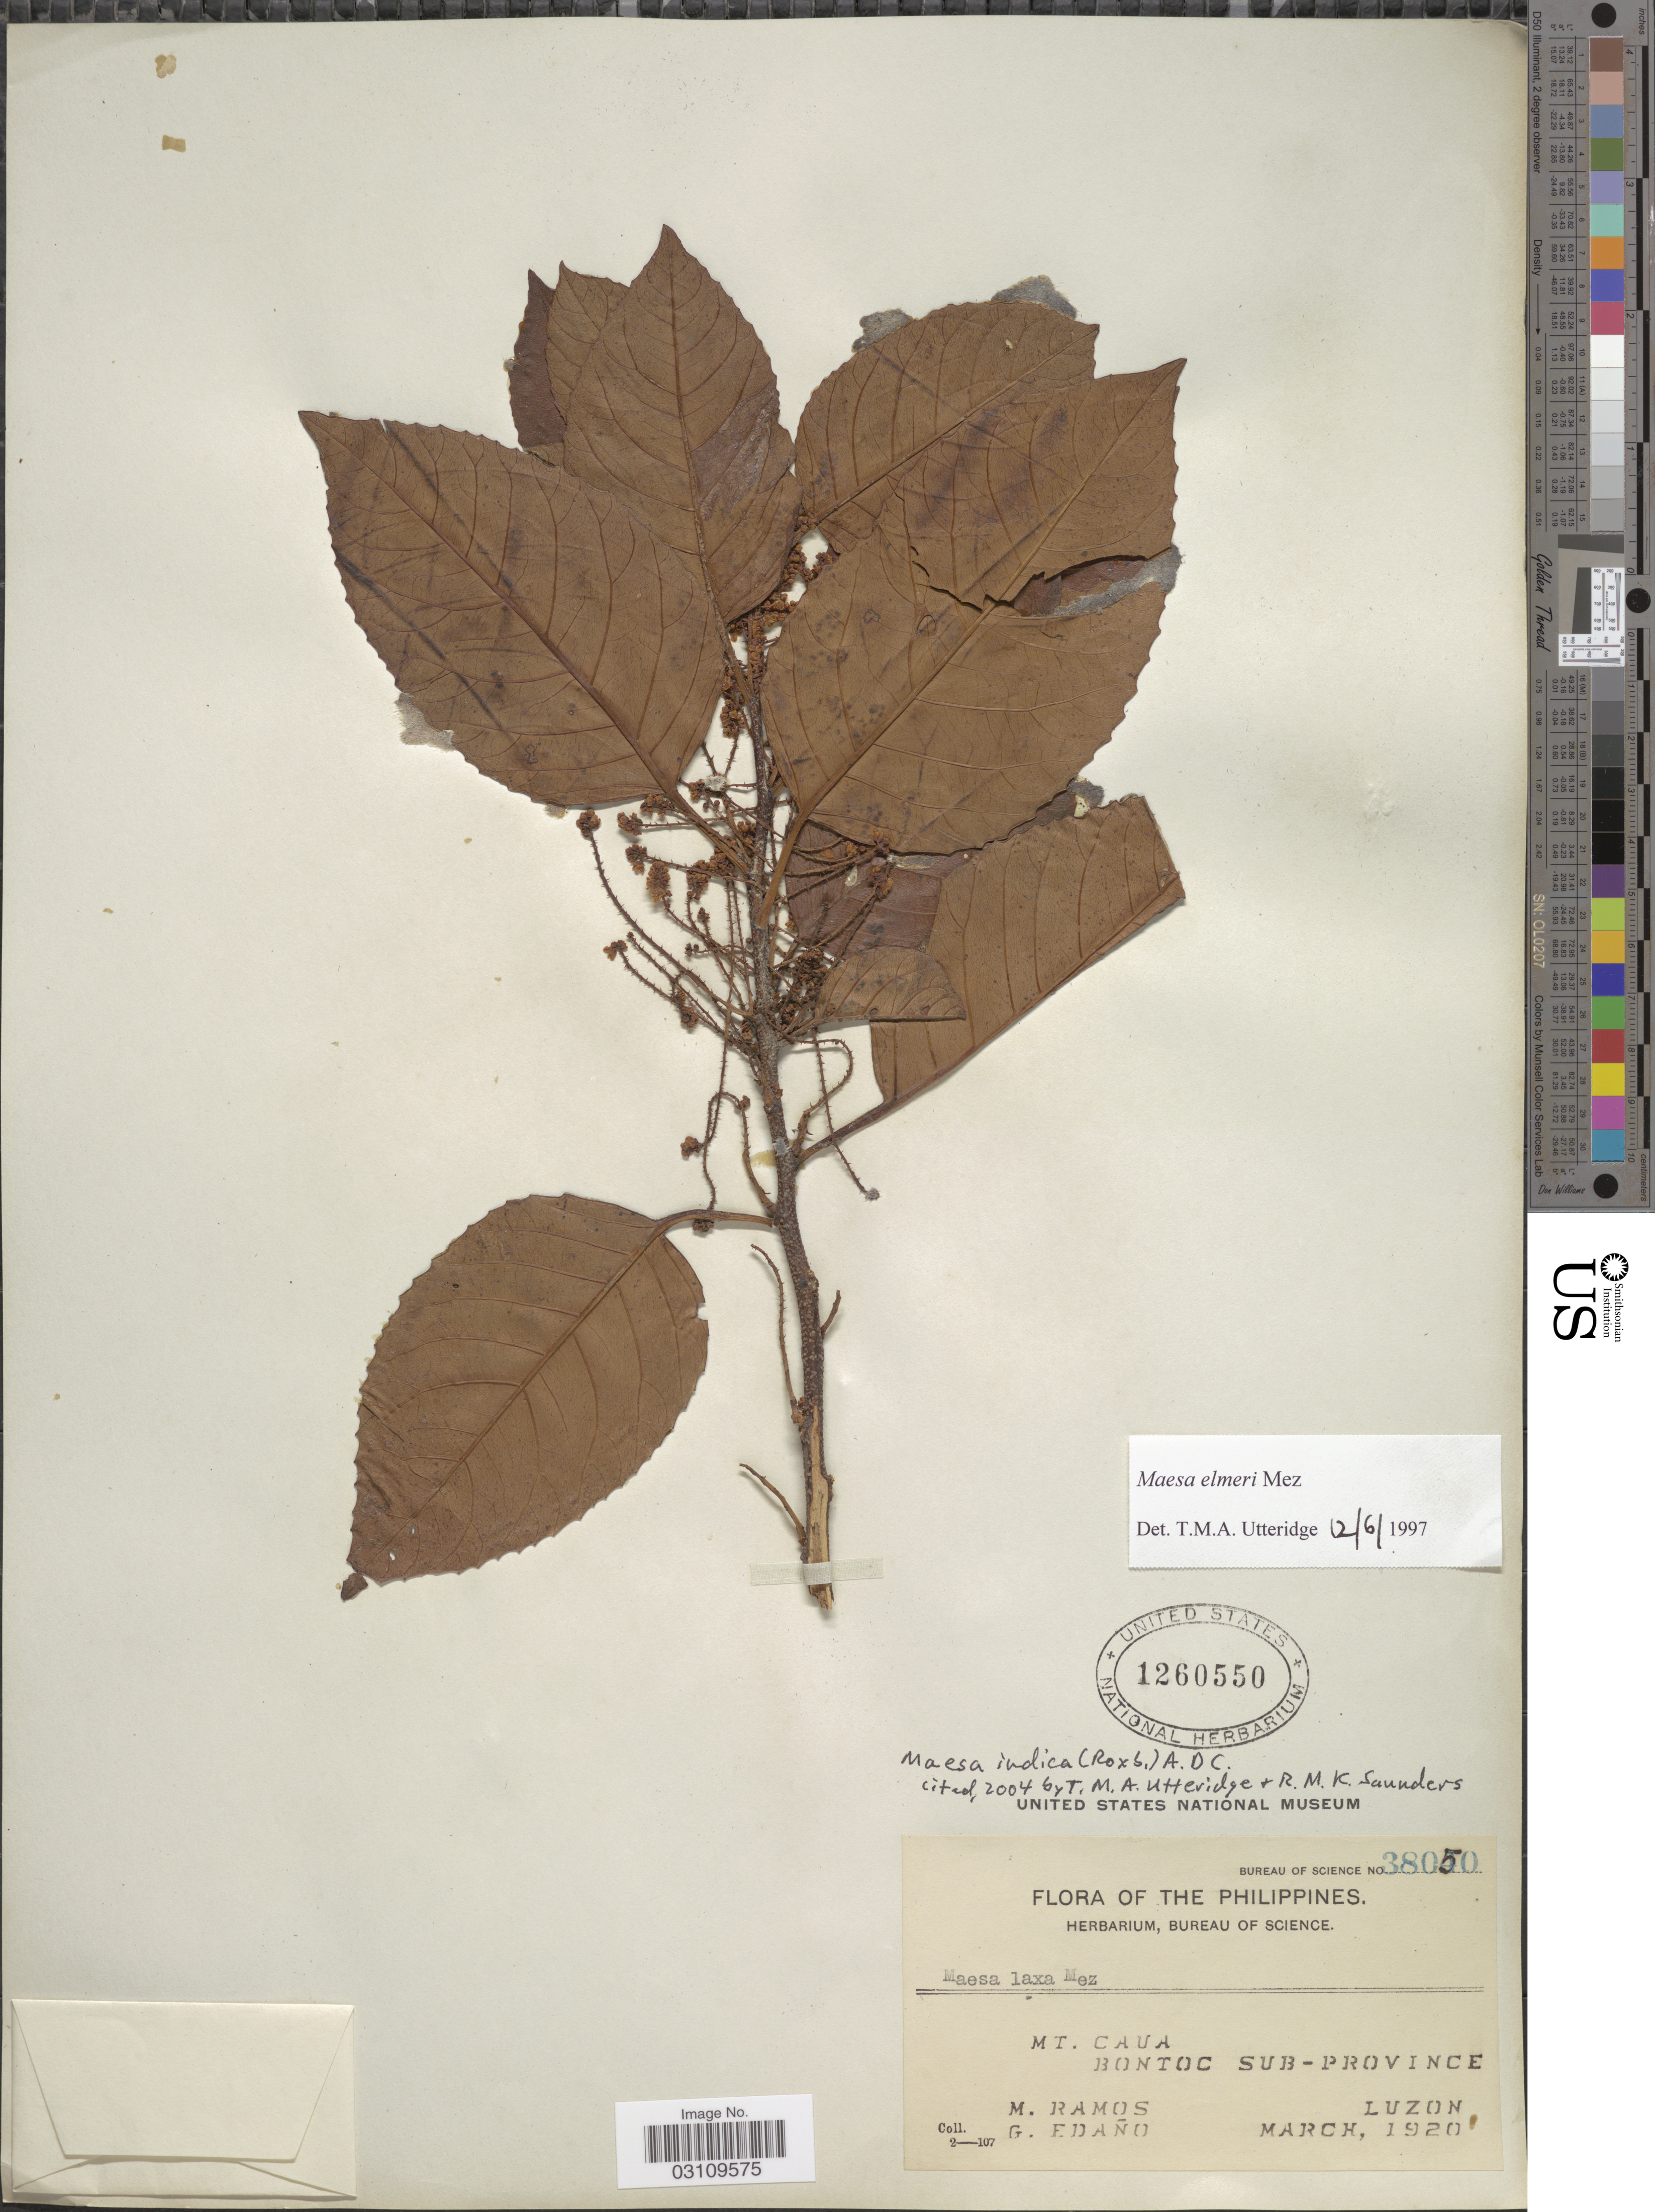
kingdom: Plantae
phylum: Tracheophyta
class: Magnoliopsida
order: Ericales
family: Primulaceae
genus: Maesa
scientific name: Maesa indica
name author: (Roxb.) A. DC.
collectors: M. Ramos & G. Edaño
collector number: Bureau of Science 38050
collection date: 1920-03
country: Philippines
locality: Mt. Caua, Bontoc Sub-Province, Luzon.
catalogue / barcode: US 1260550